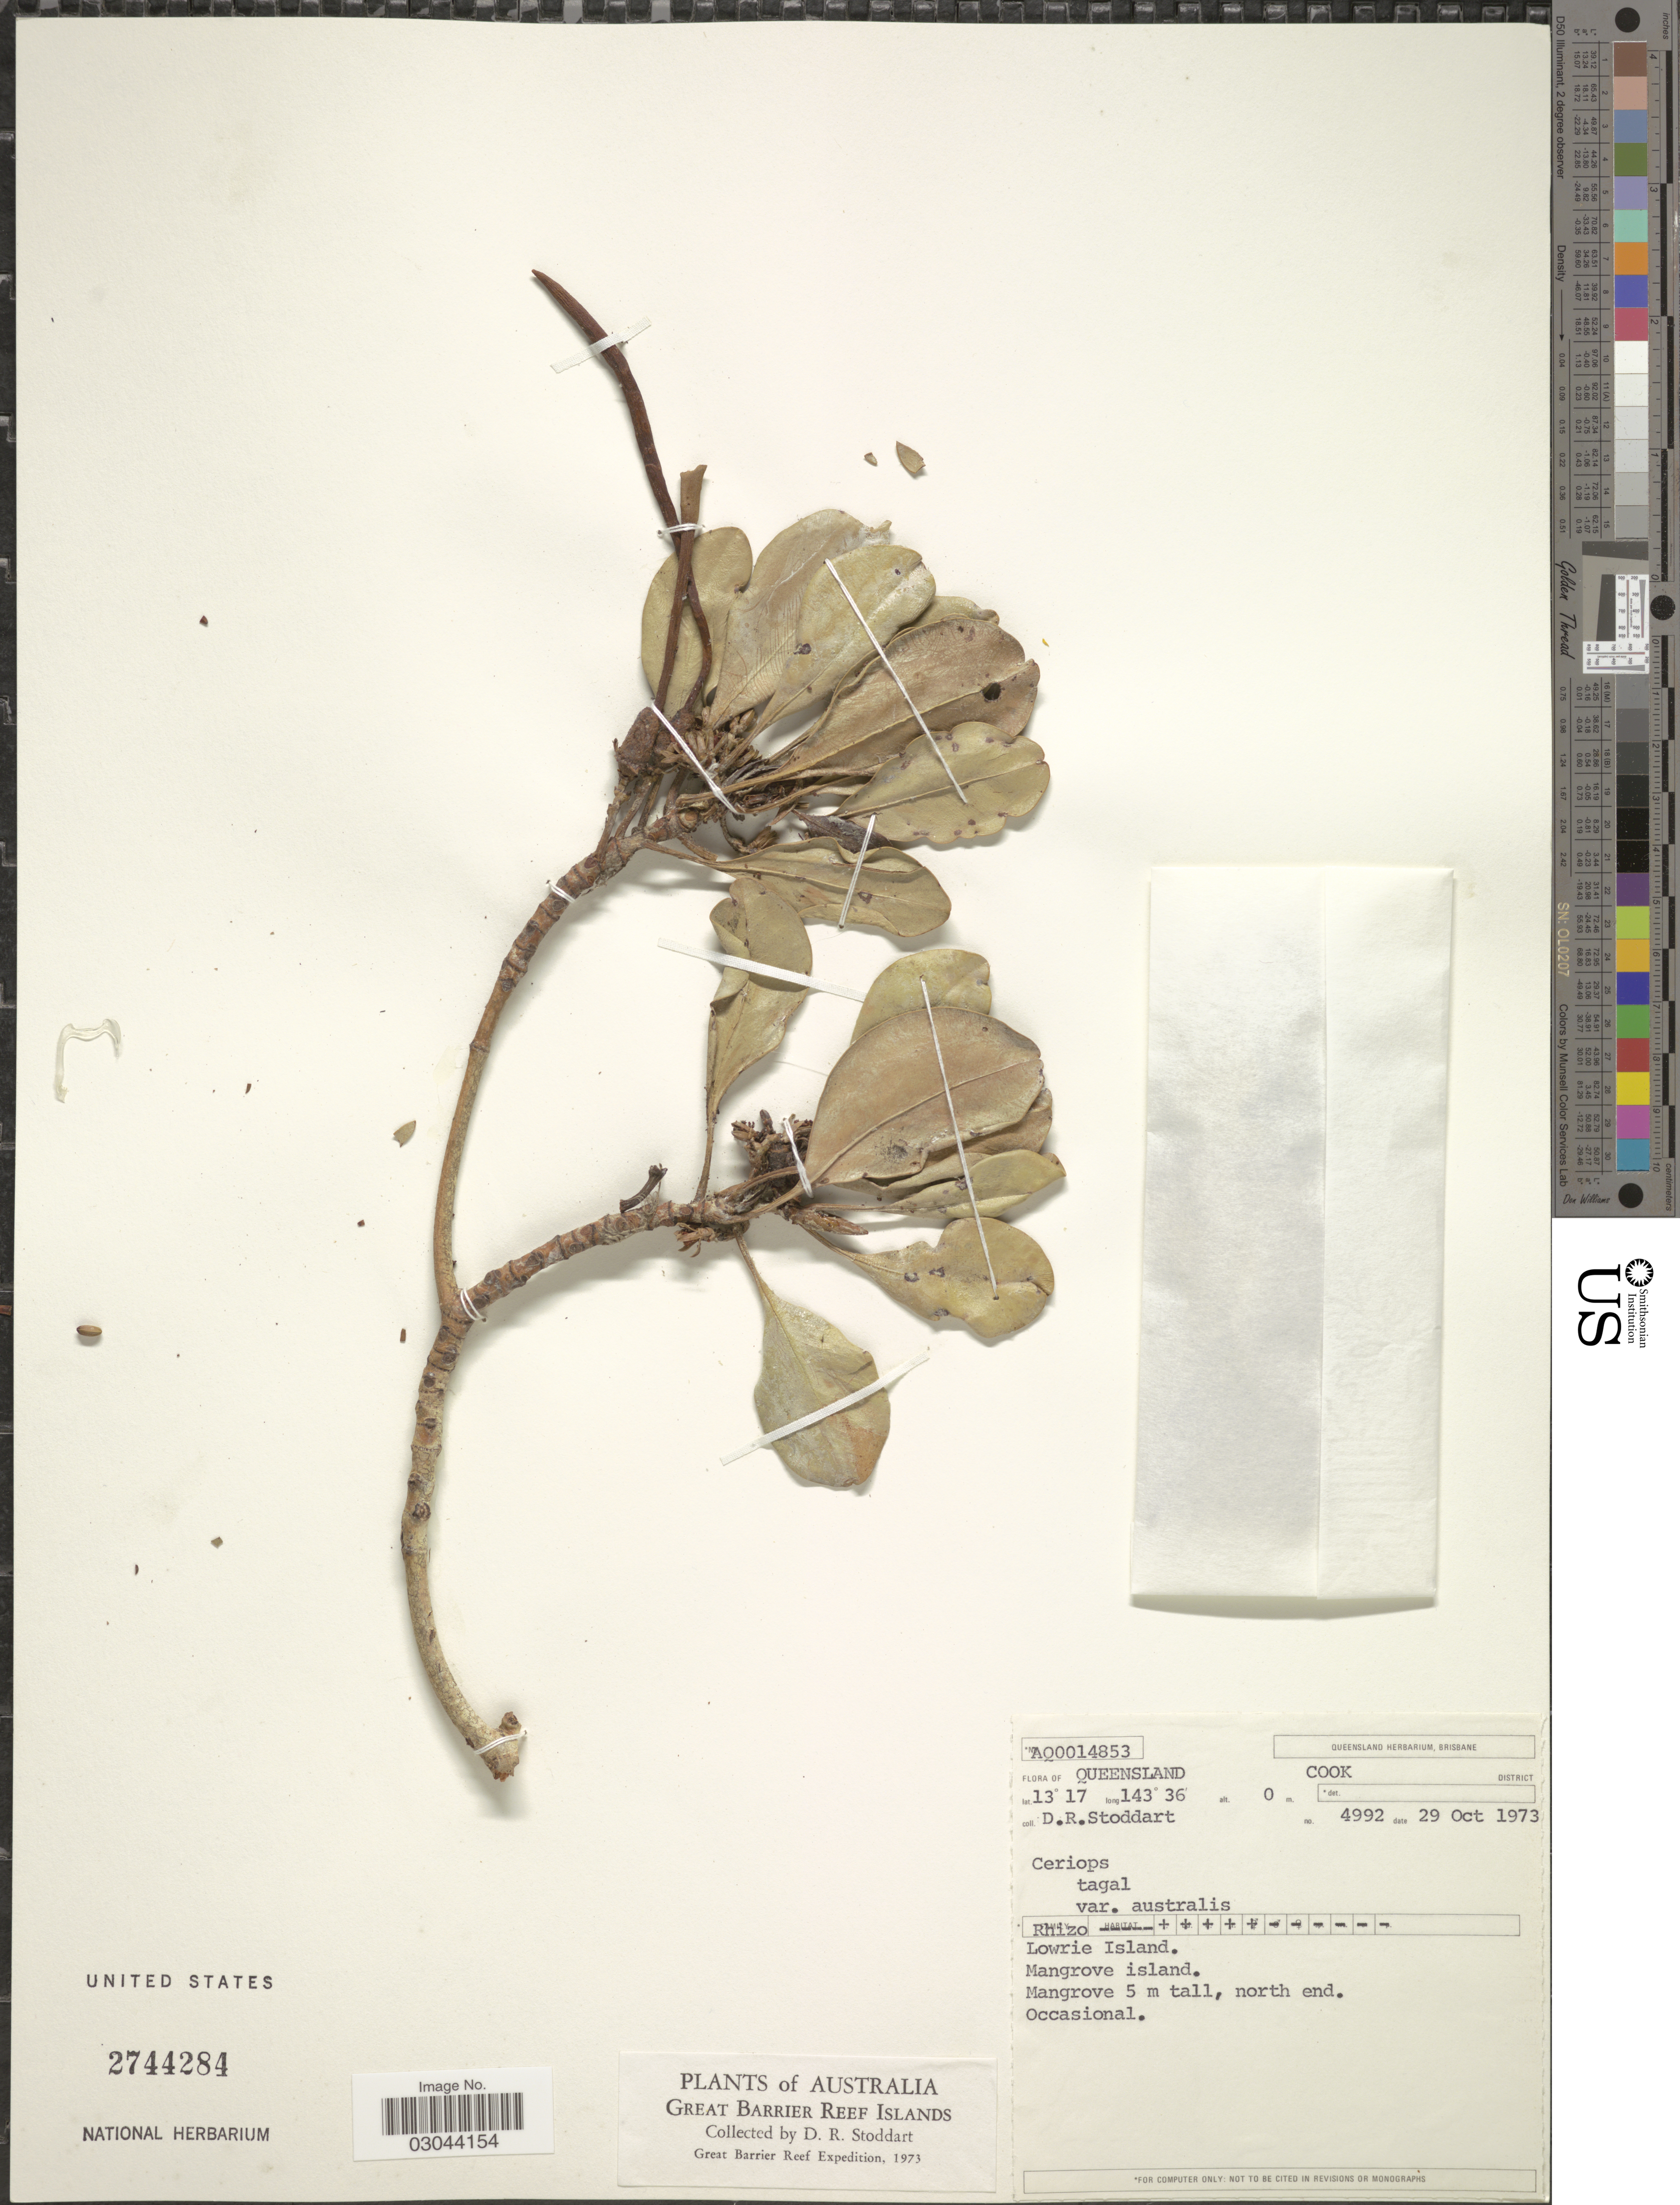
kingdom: Plantae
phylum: Tracheophyta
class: Magnoliopsida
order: Malpighiales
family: Rhizophoraceae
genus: Ceriops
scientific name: Ceriops tagal var. australis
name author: C.T. White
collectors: D. R. Stoddart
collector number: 4992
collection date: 1973-10-29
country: Australia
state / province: Queensland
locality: Cook District. Lowrie Island. Mangrove island. Great Barrier Reef Islands.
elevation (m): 0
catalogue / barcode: US 2744284